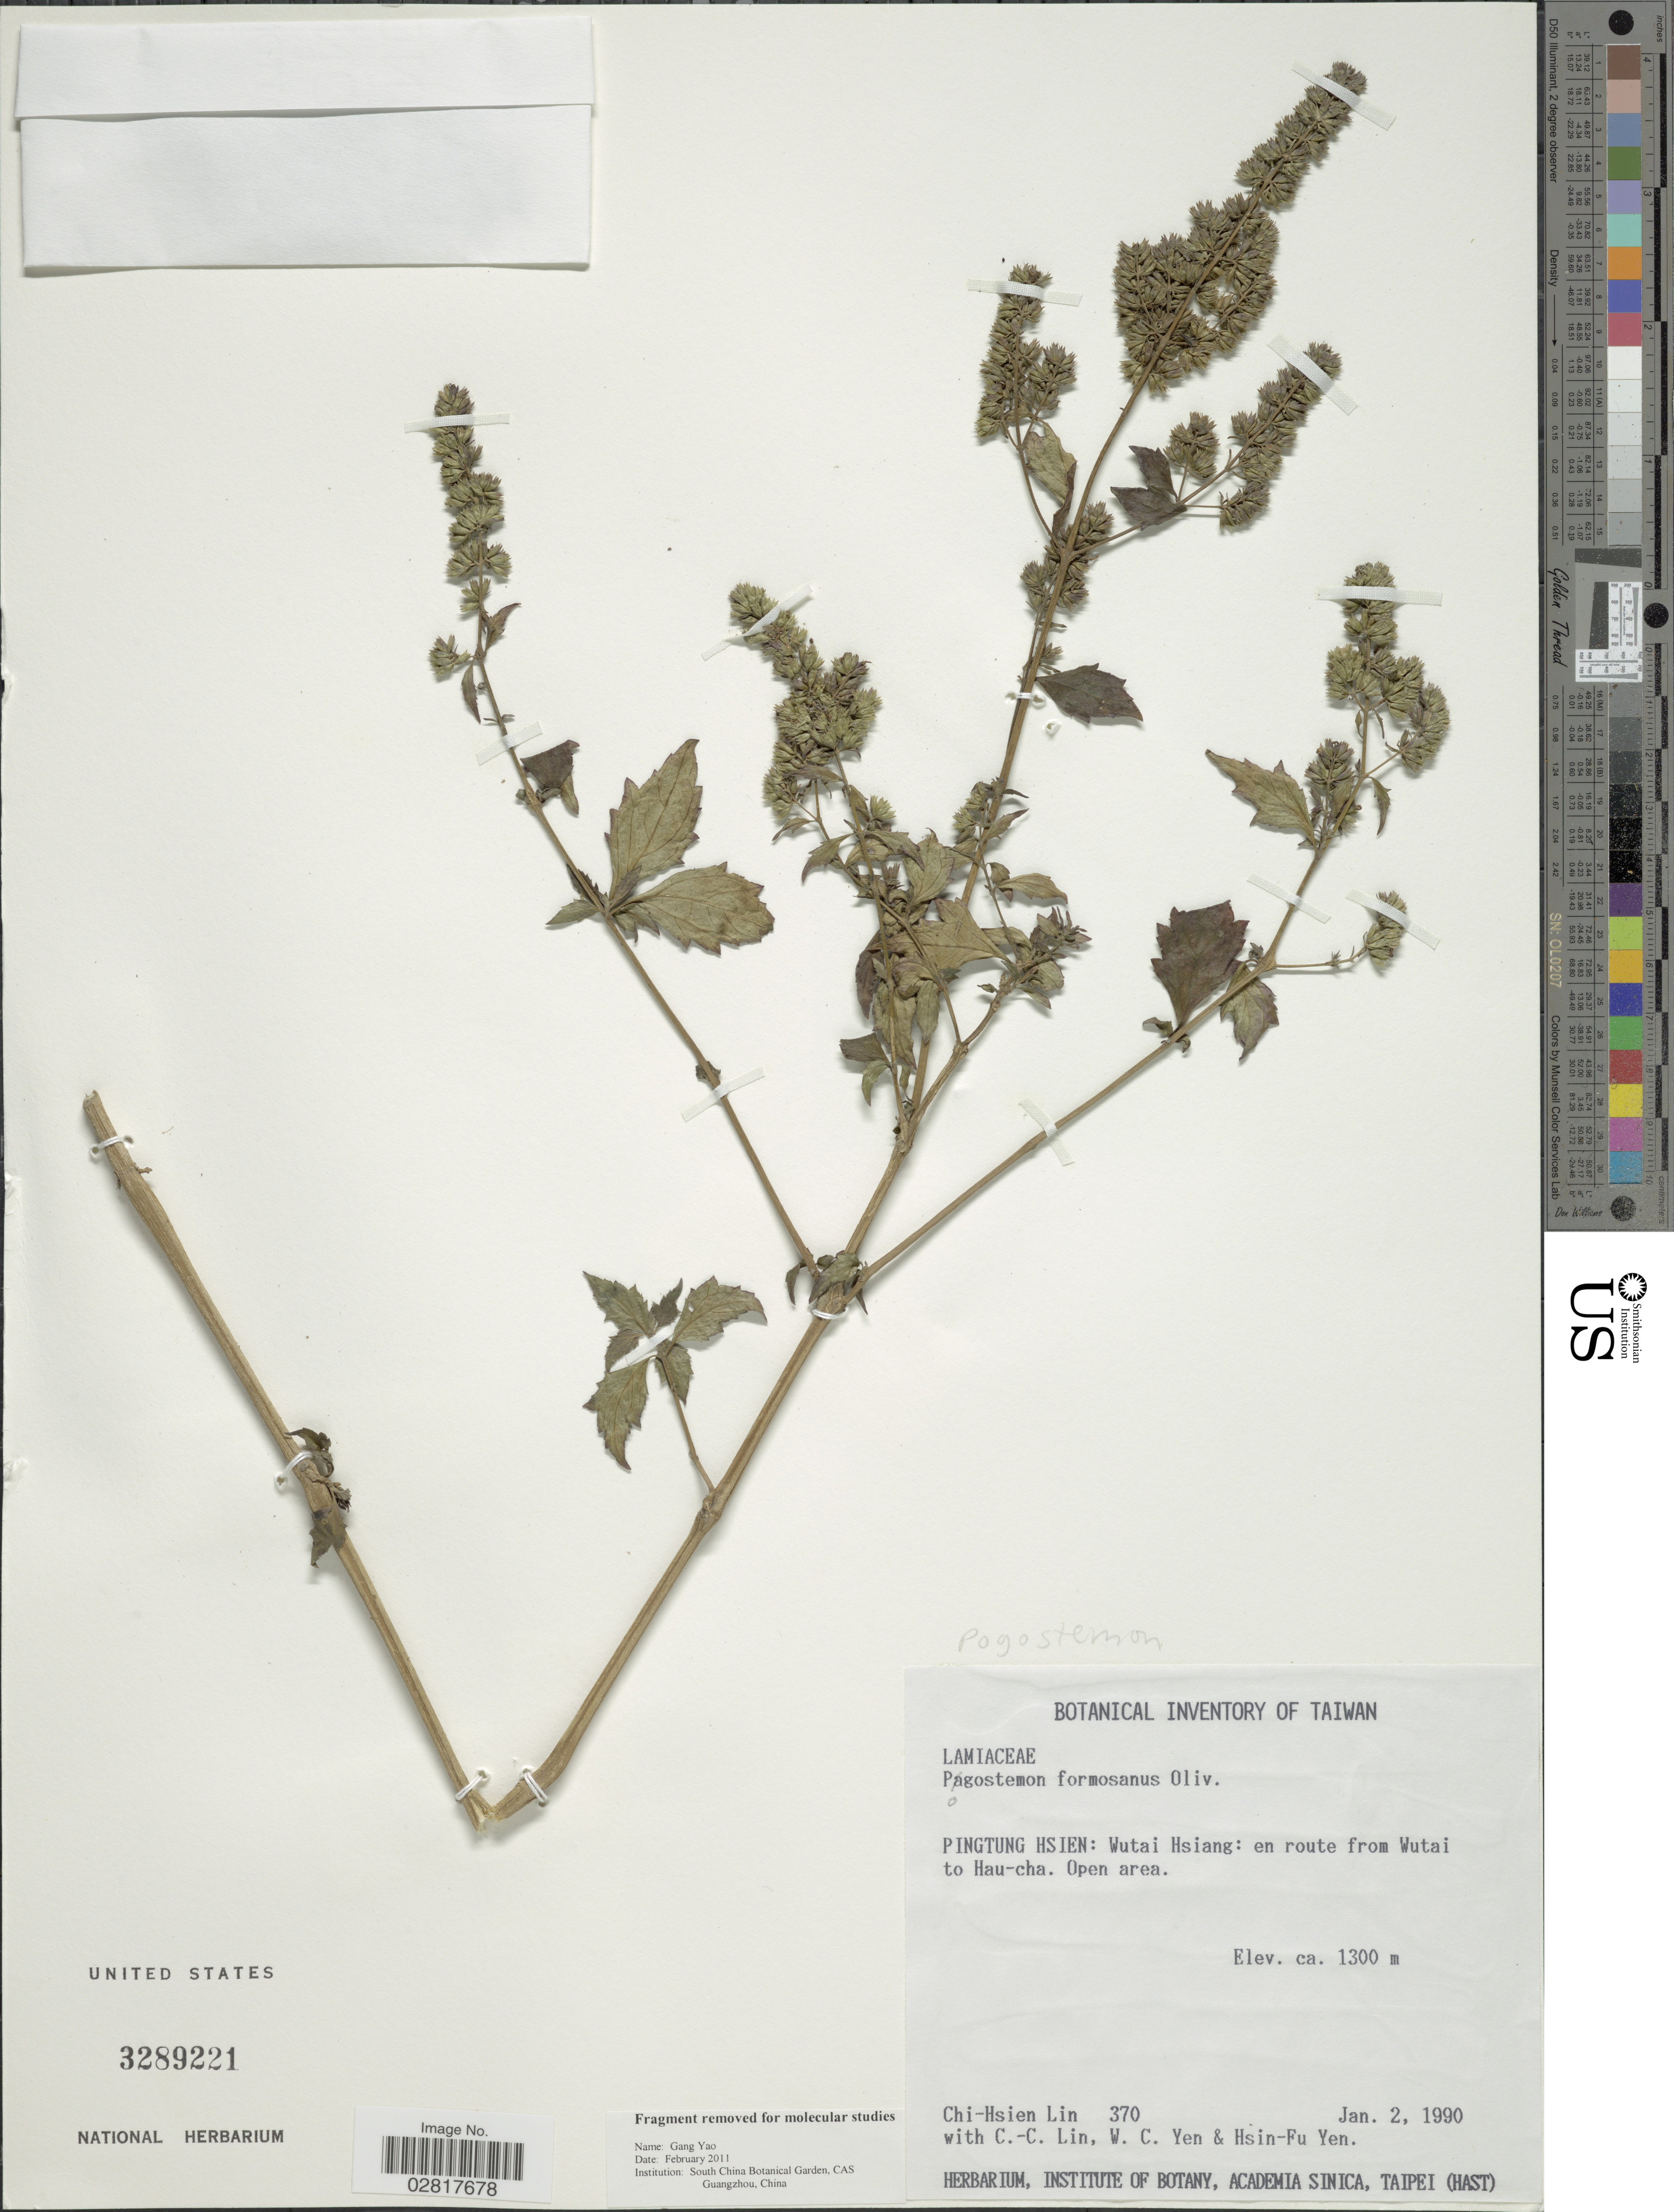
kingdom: Plantae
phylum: Tracheophyta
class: Magnoliopsida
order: Lamiales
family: Lamiaceae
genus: Pogostemon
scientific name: Pogostemon formosanus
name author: Oliv.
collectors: C. Lin, C. Lin, W. Yen & H. Yen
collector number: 370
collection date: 1990-01-02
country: Taiwan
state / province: Pingtung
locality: Pintung Hsien: Wutai Hsiang: en route from Wutai to Hau-cha.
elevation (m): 1300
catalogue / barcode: US 3289221